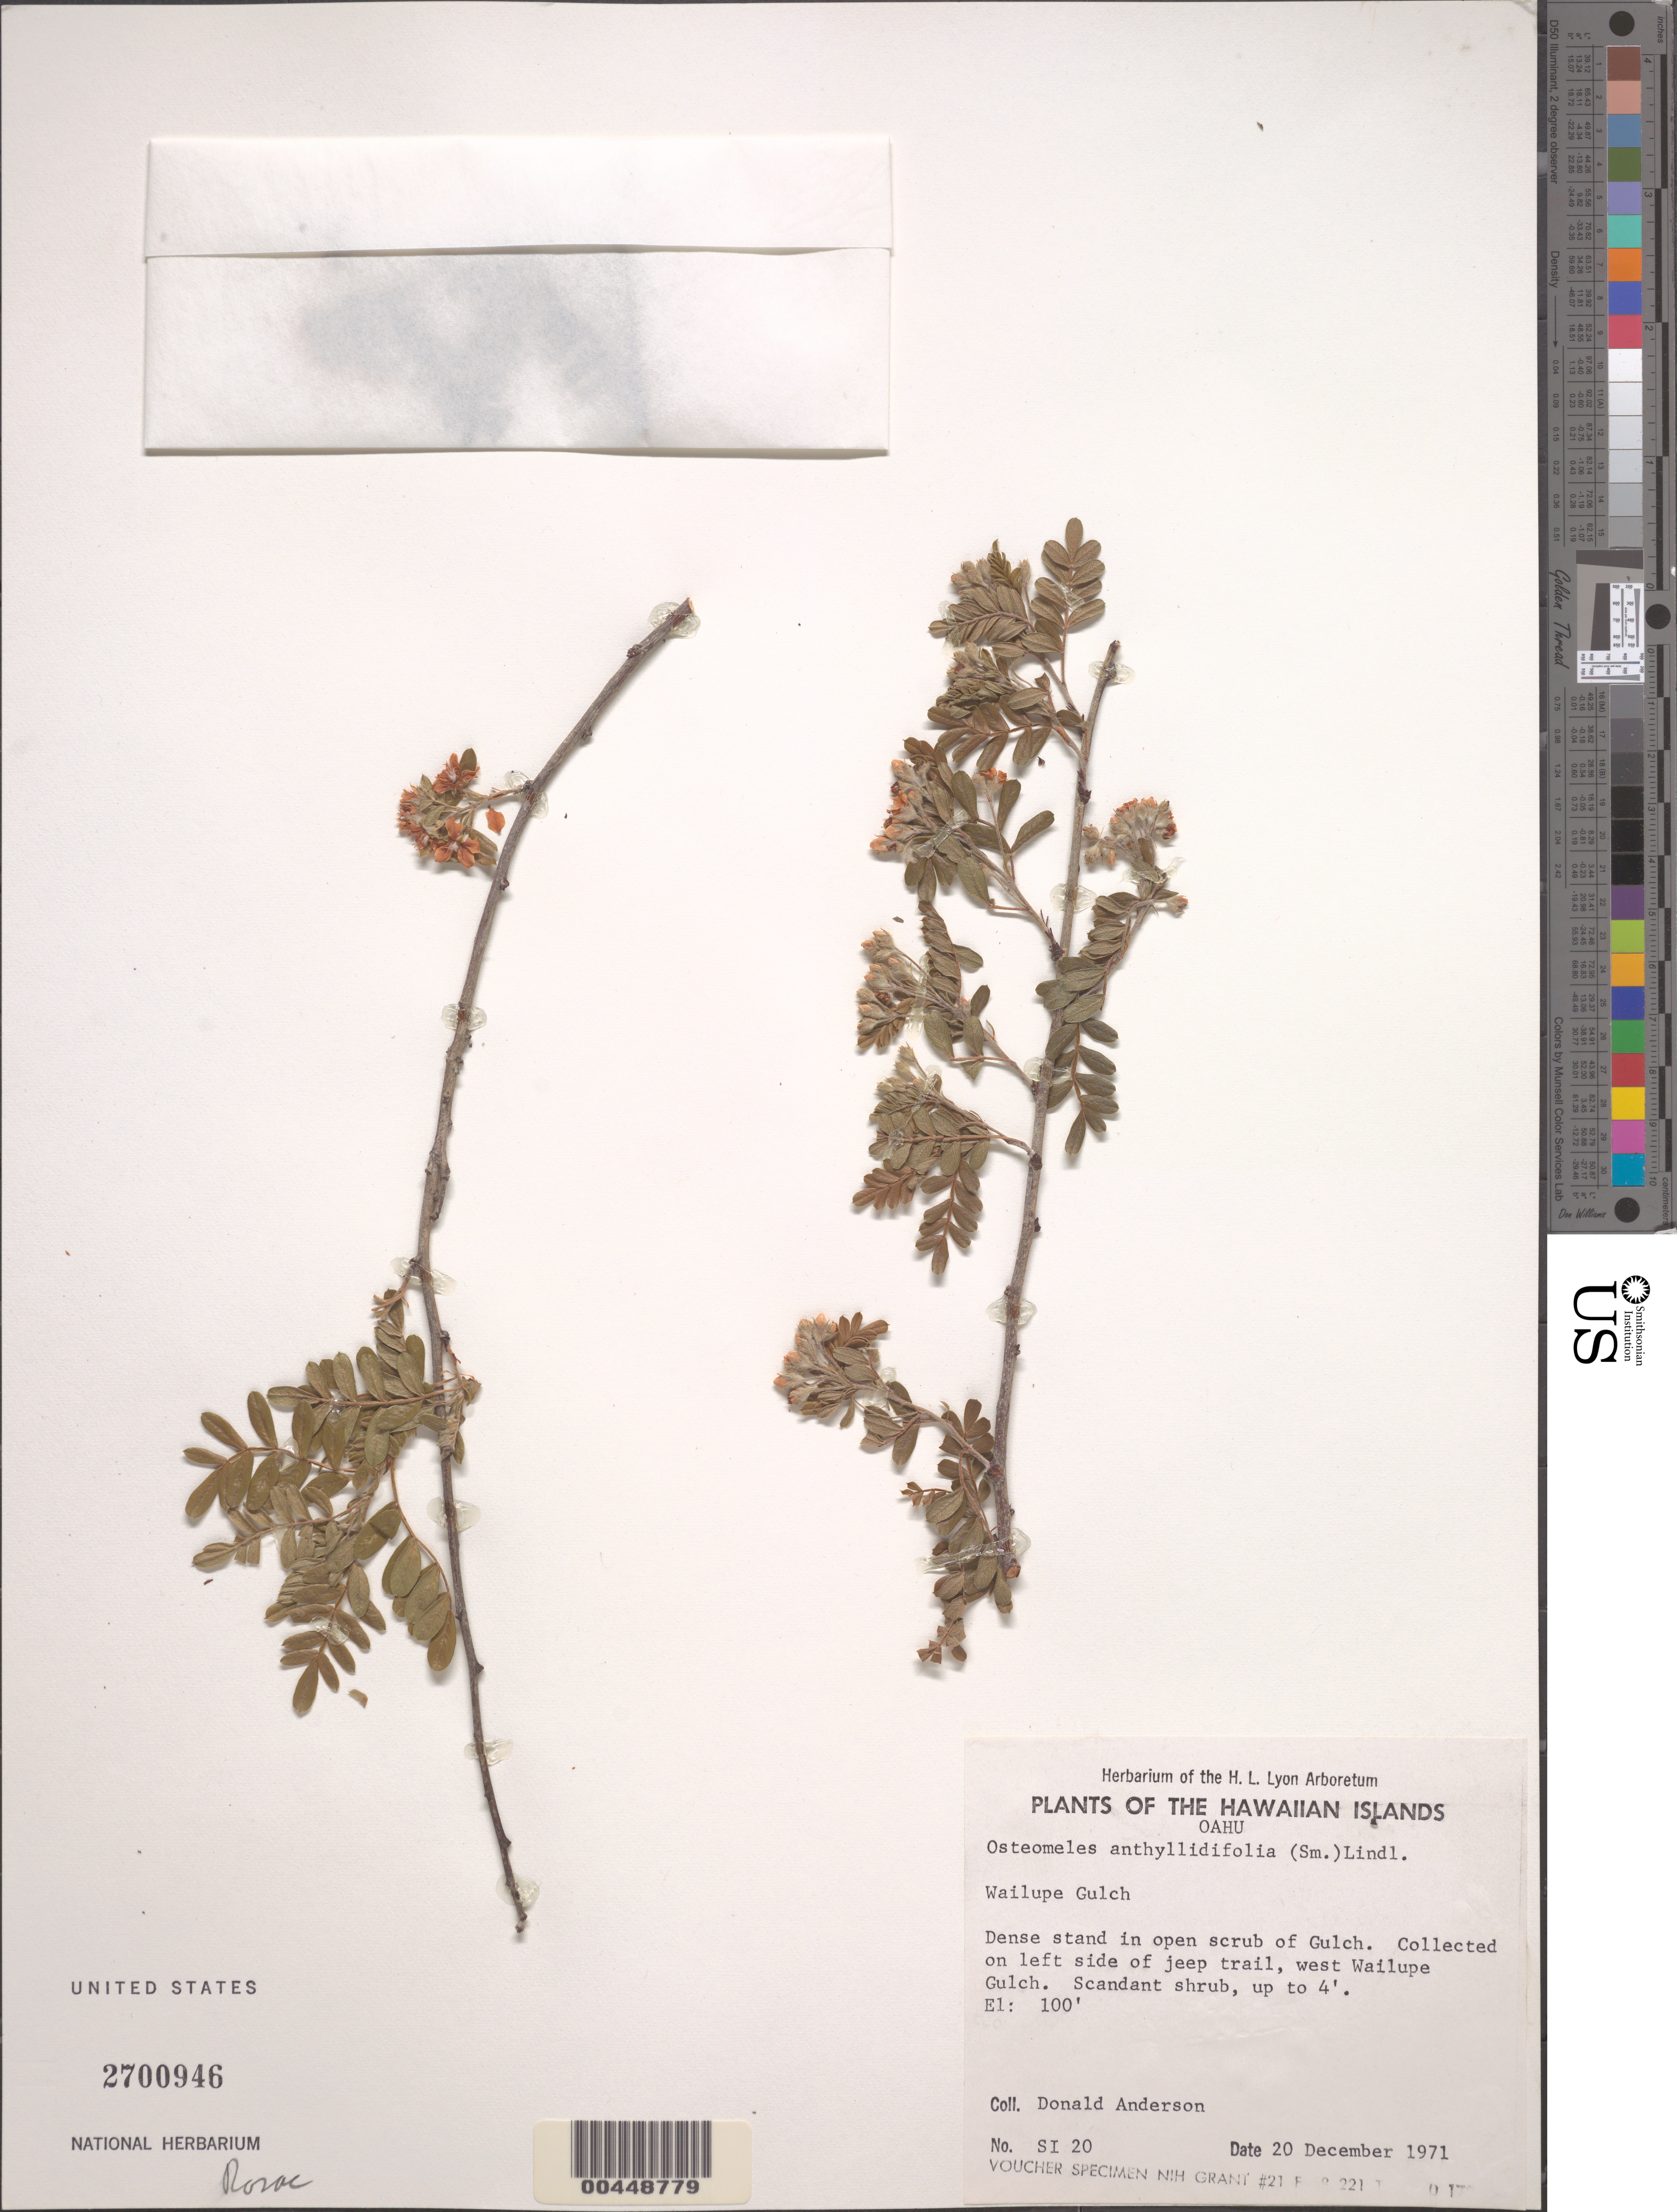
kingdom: Plantae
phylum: Tracheophyta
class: Magnoliopsida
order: Rosales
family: Rosaceae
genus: Osteomeles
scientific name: Osteomeles anthyllidifolia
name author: (Small) Lindl.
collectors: D. Anderson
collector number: SI 20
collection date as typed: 20 Dec 1971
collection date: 1971-12-20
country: United States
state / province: Hawaii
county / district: Honolulu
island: Oahu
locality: W Wailupe Gulch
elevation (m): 30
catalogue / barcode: US 2700946